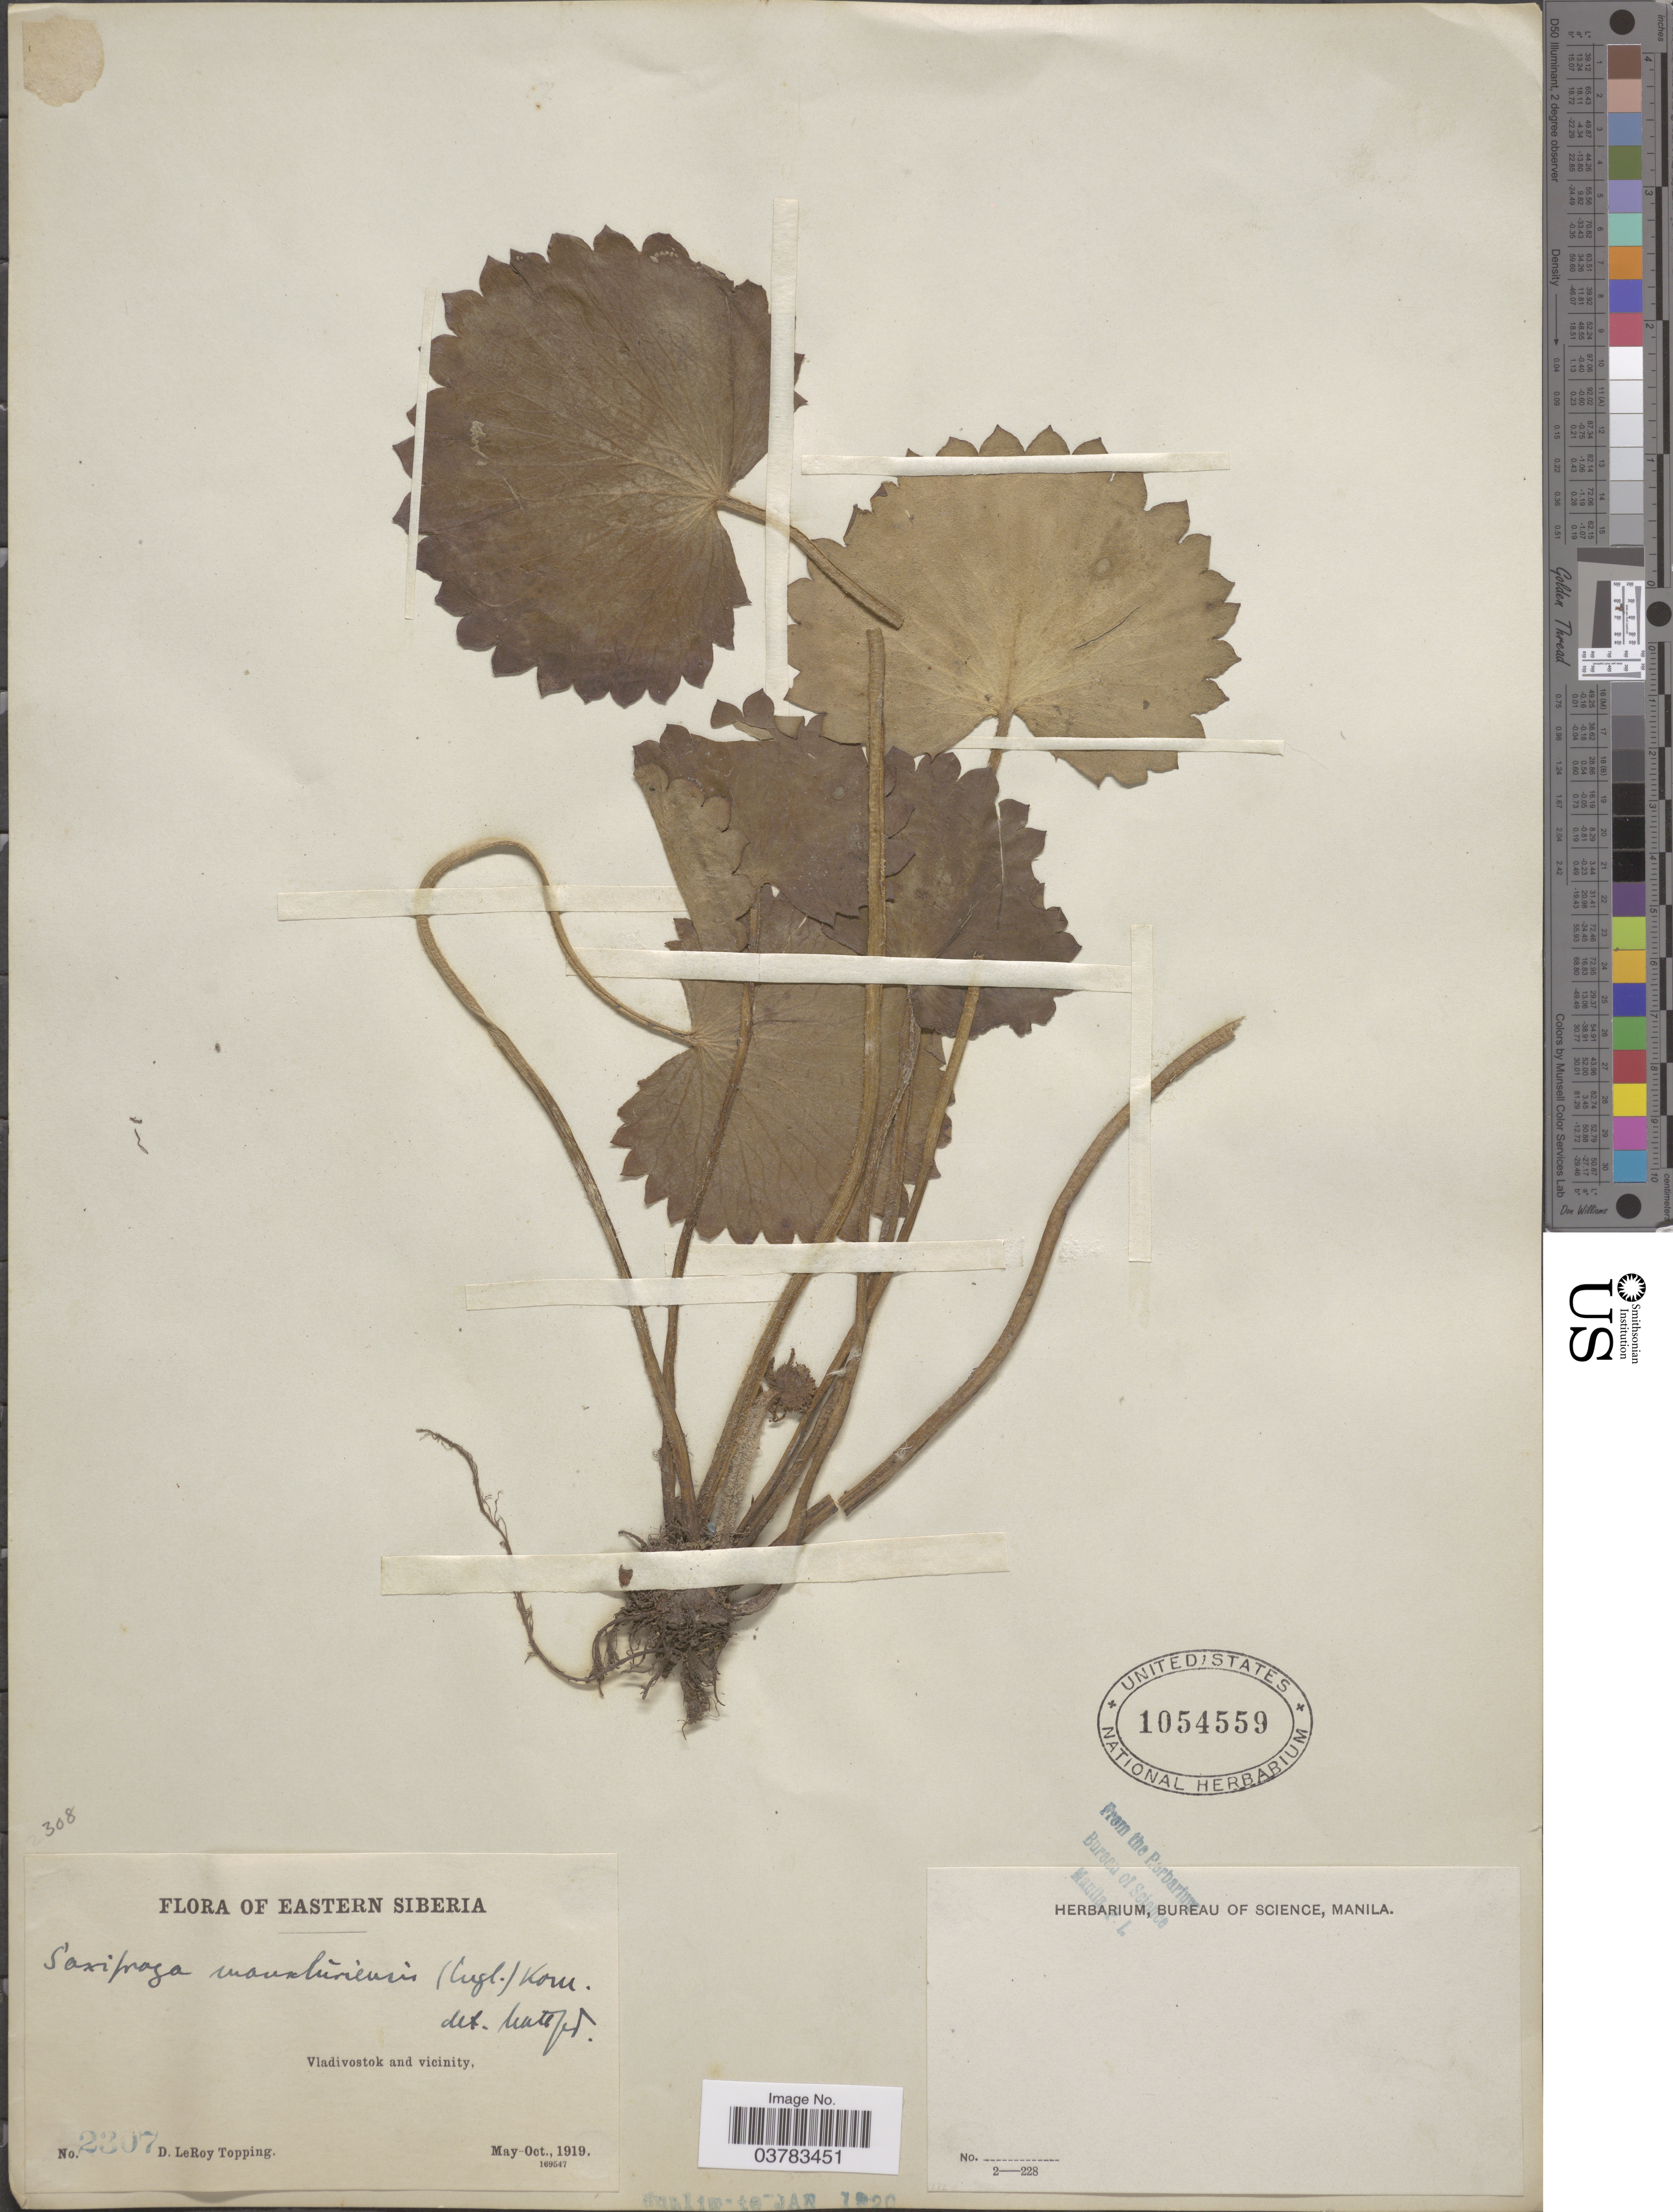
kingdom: Plantae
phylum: Tracheophyta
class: Magnoliopsida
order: Saxifragales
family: Saxifragaceae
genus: Micranthes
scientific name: Micranthes manchuriensis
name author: (Engl.) Gornall & H. Ohba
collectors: D. L. Topping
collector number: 2307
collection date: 1919-05/1919-10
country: Russian Federation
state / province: Primorsky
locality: Eastern Siberia. Vladivostok and vicinity.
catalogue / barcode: US 1054559